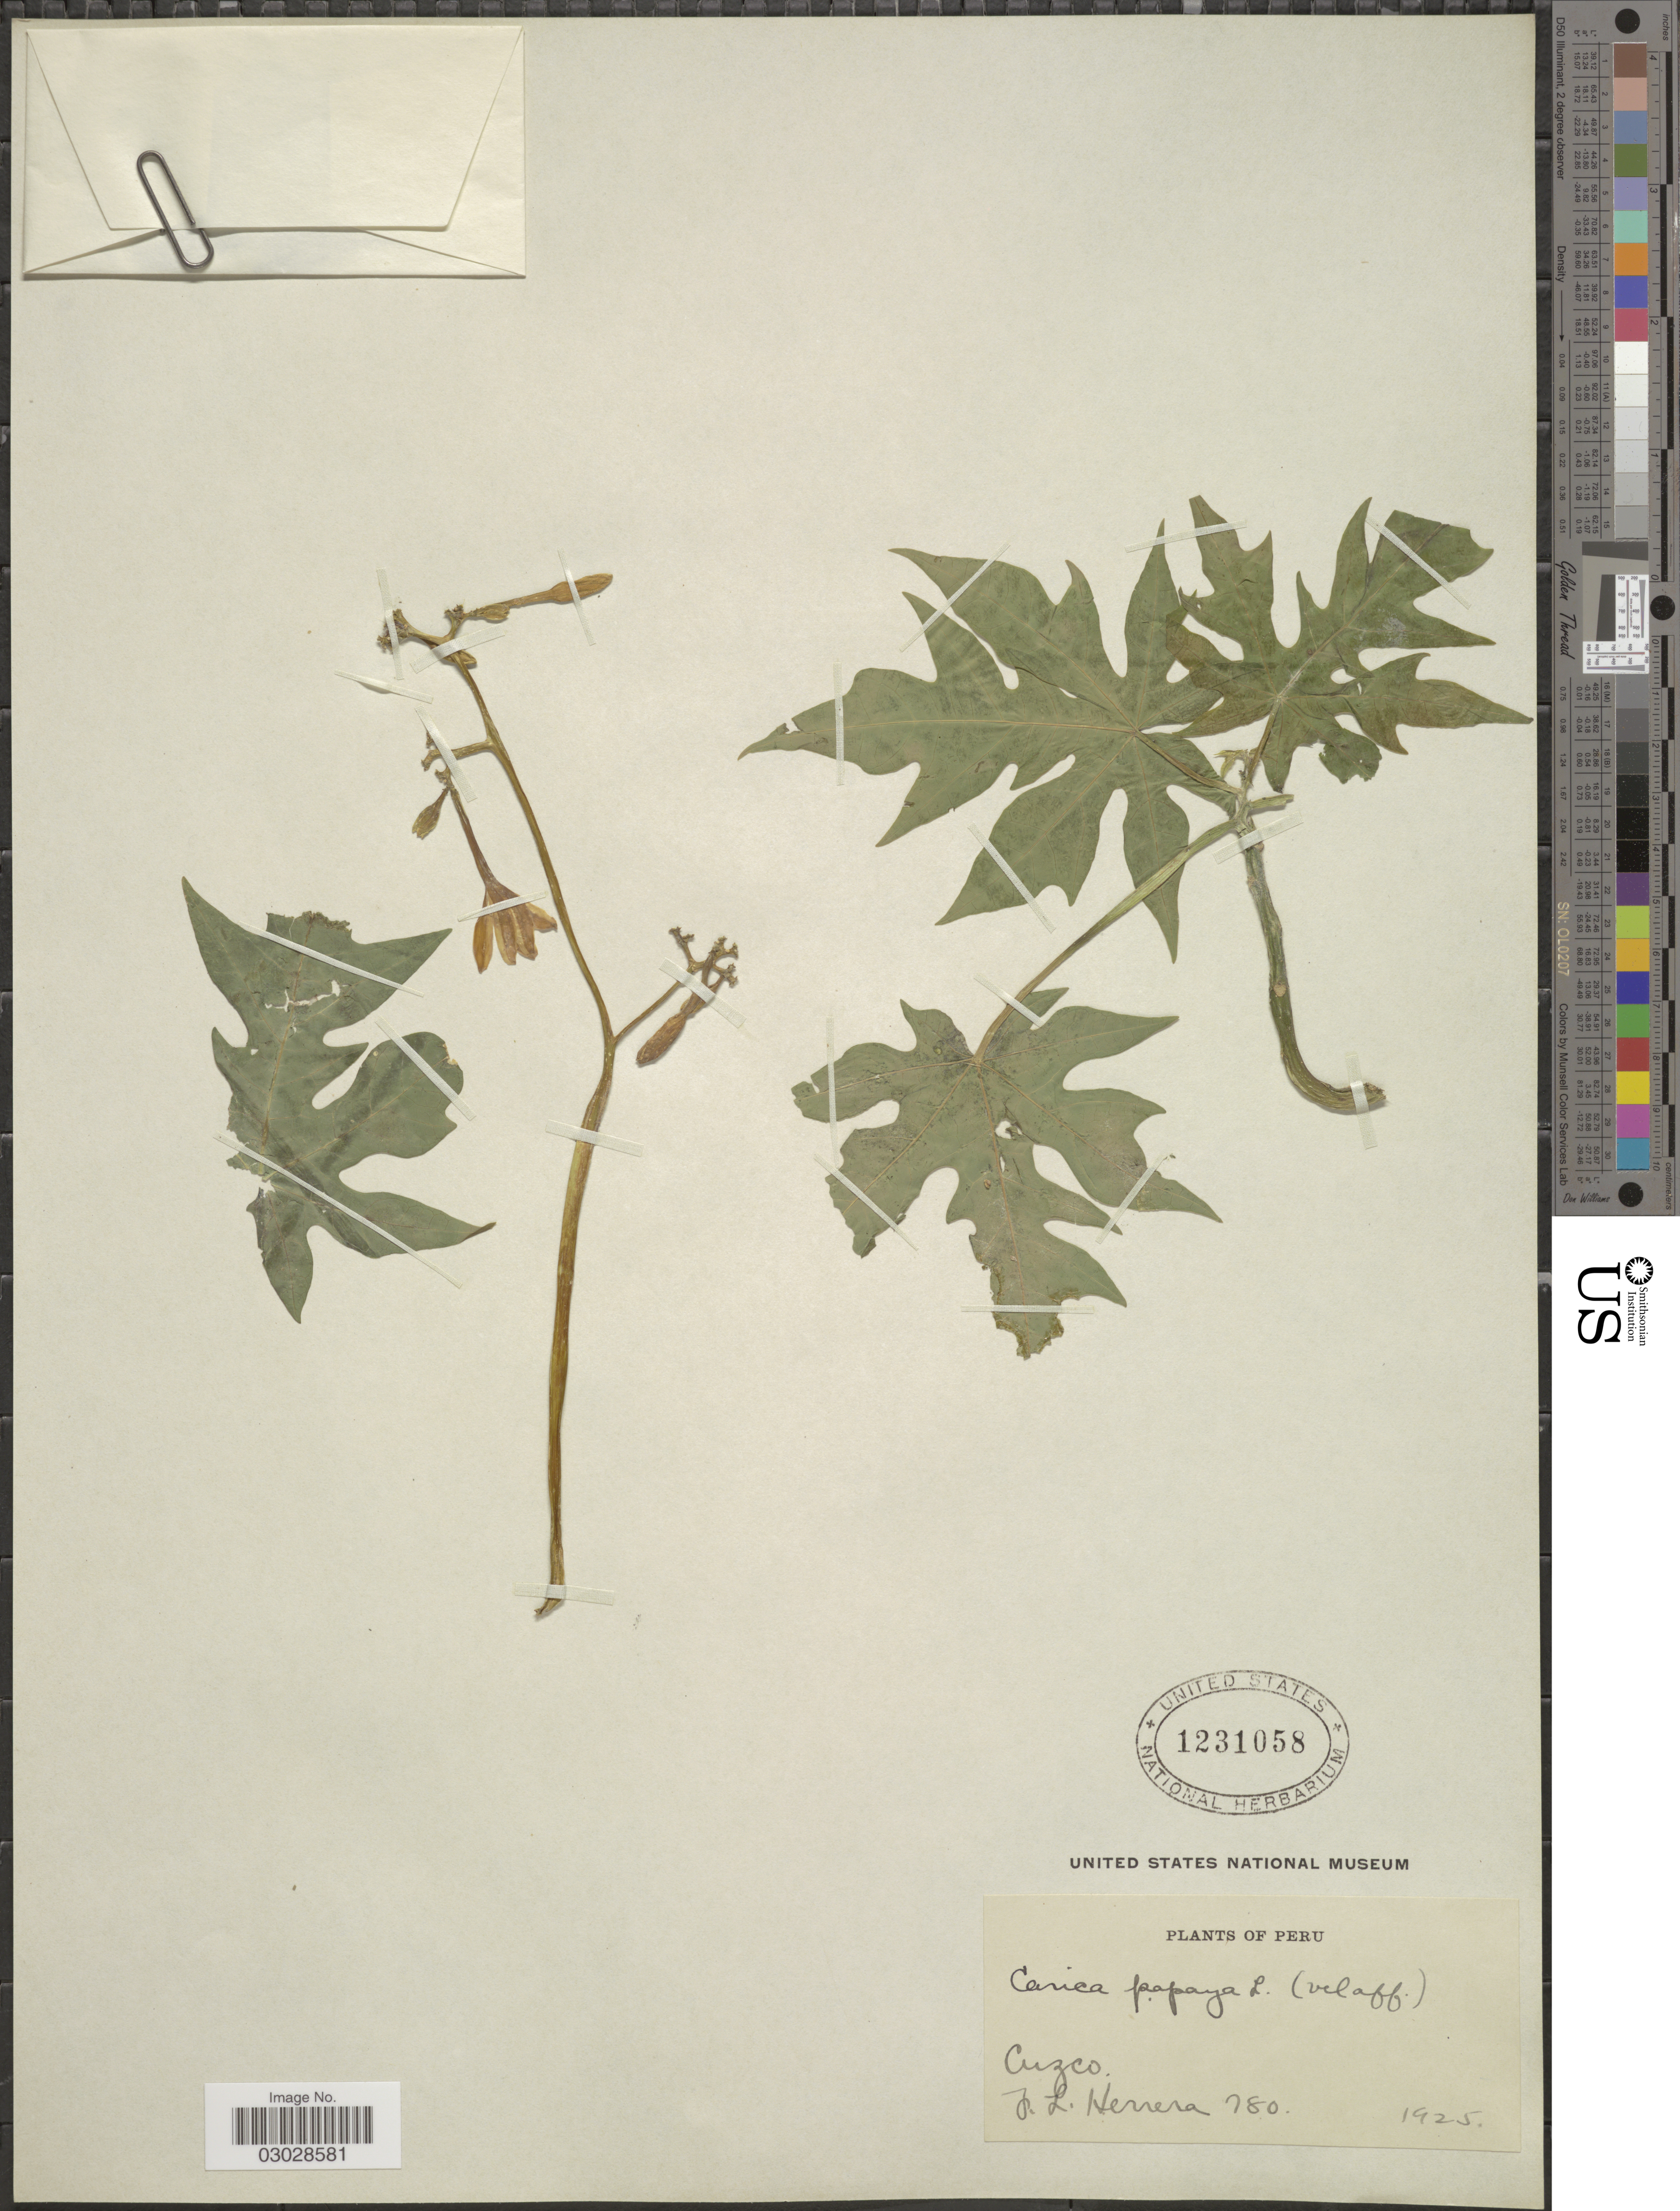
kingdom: Plantae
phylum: Tracheophyta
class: Magnoliopsida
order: Brassicales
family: Caricaceae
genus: Carica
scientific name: Carica papaya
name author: L.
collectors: F. L. Herrera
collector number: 780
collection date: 1925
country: Peru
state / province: Cusco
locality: Cuzco.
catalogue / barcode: US 1231058